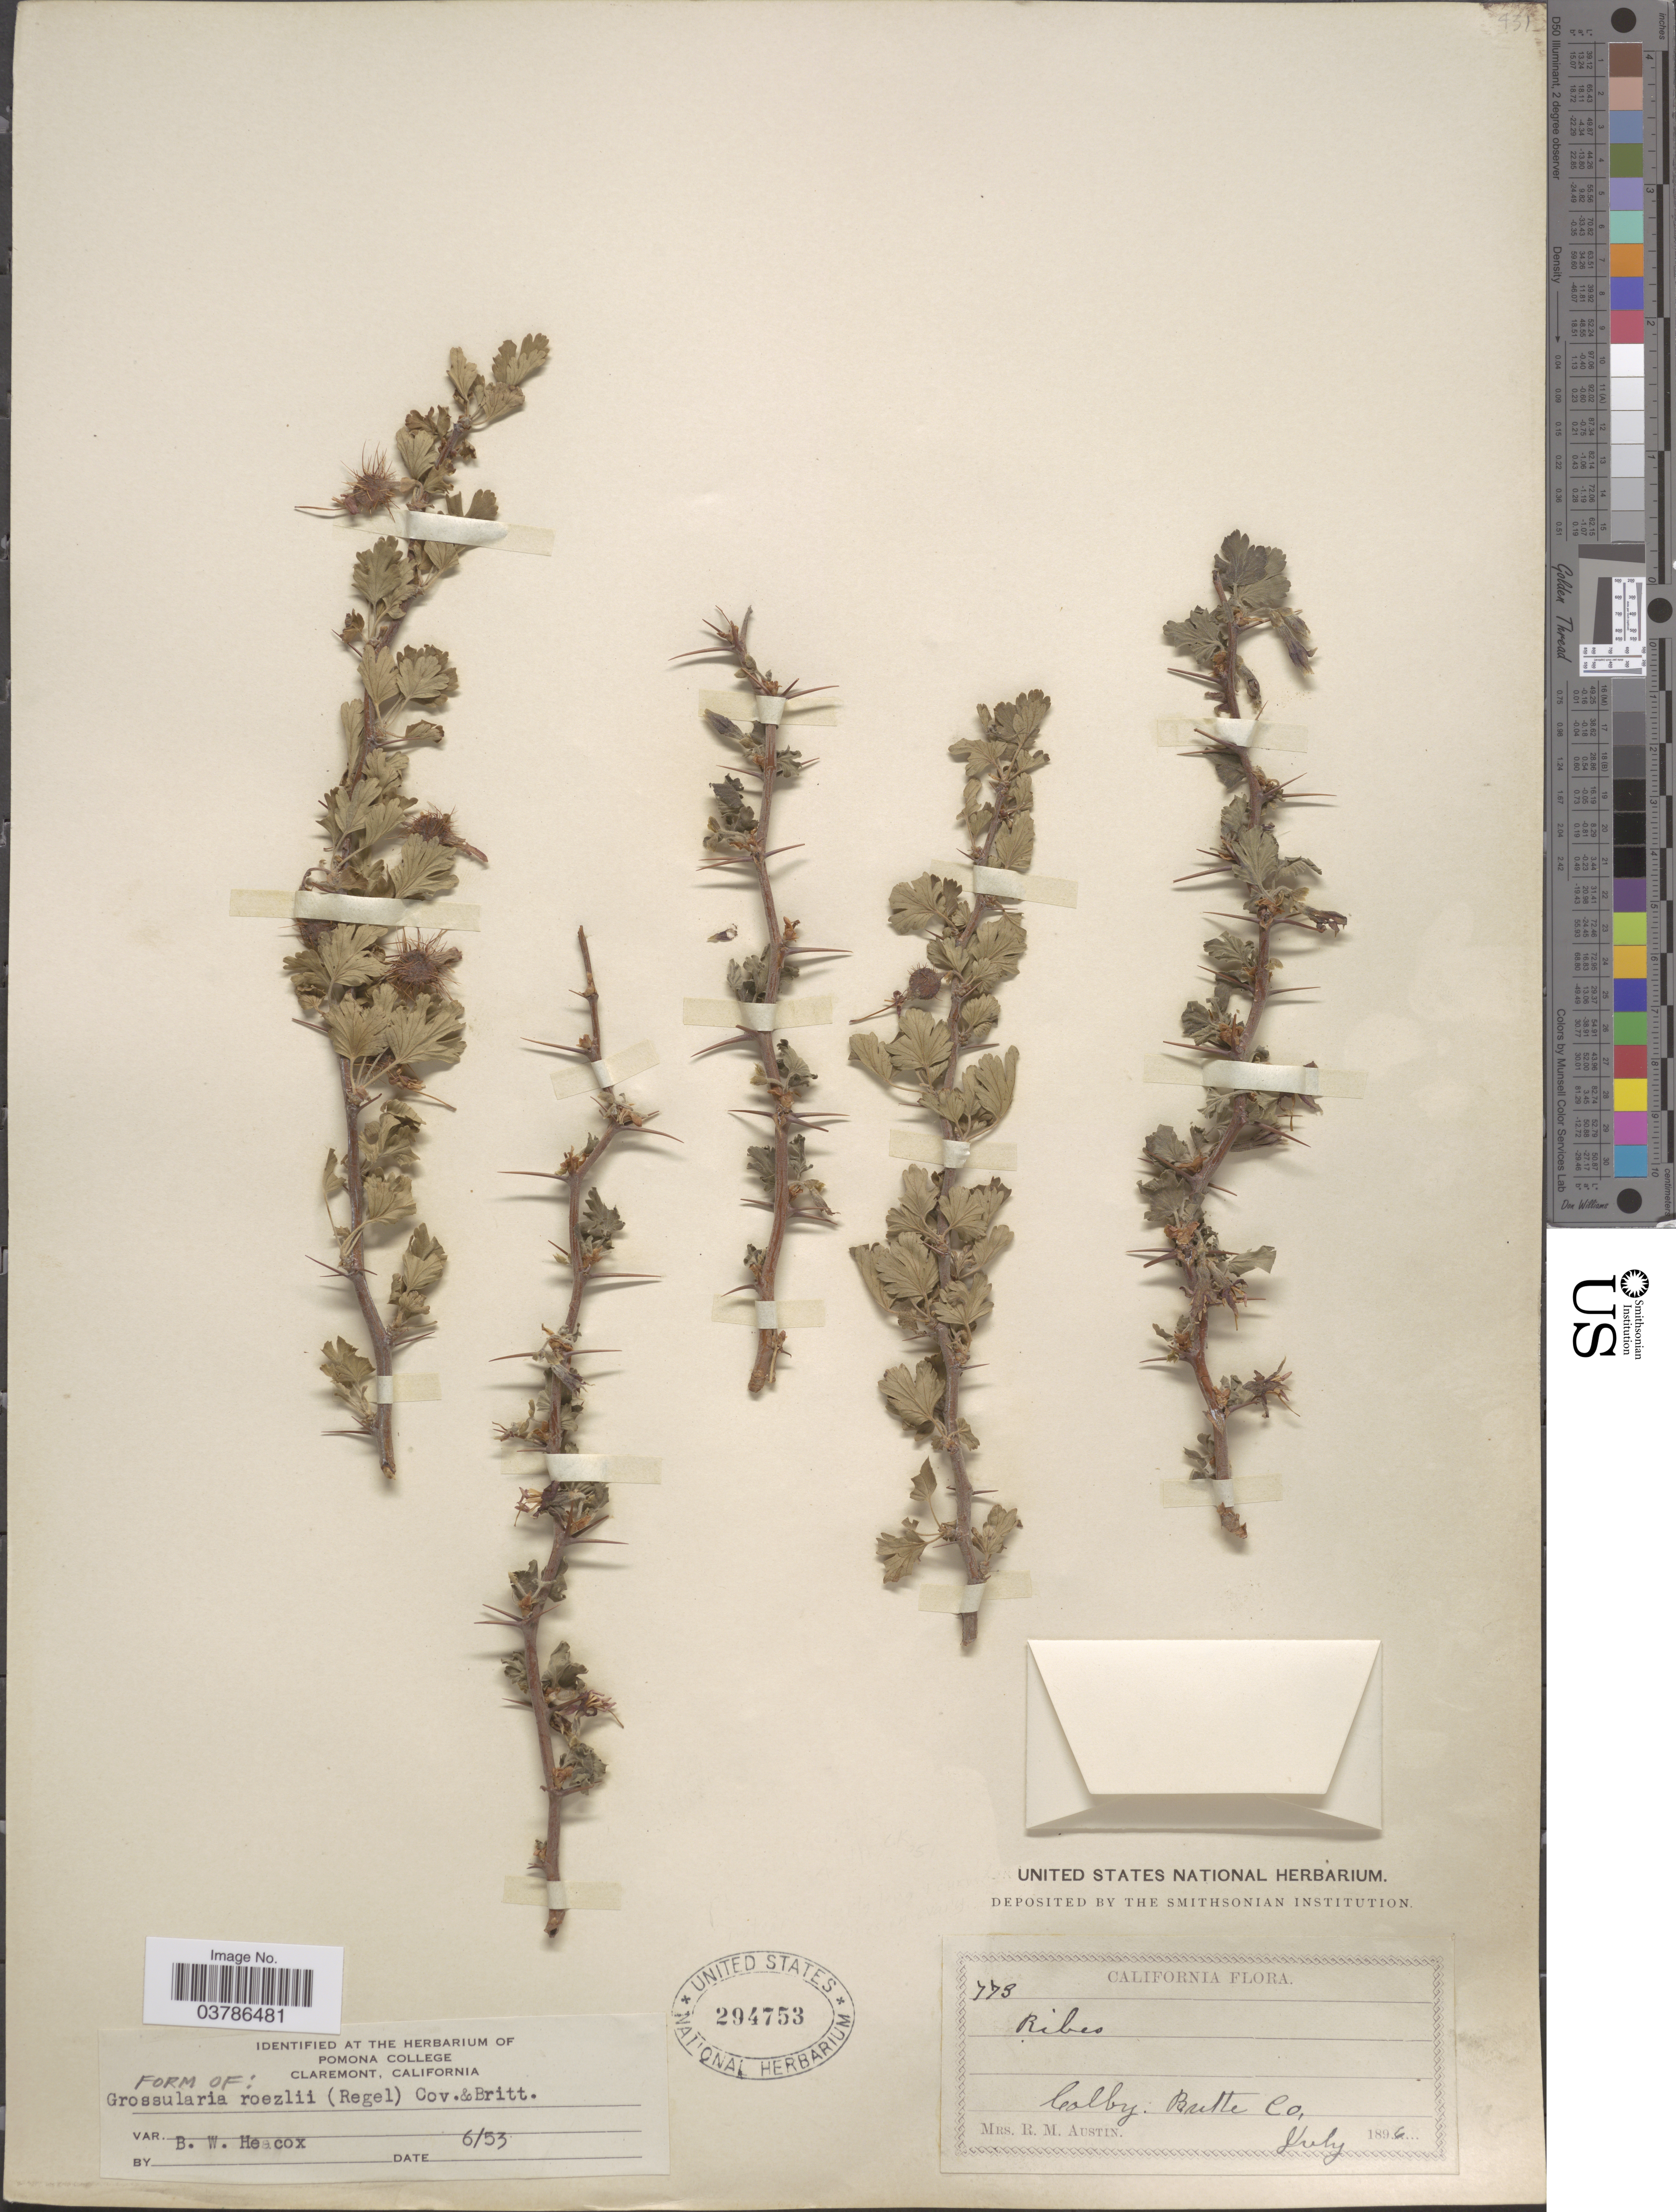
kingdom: Plantae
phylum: Tracheophyta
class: Magnoliopsida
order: Saxifragales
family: Grossulariaceae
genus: Ribes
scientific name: Ribes roezlii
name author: Regel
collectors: R. Austin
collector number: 773*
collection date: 1896-07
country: United States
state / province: California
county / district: Butte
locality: Colby. Butte Co.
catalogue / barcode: US 294753